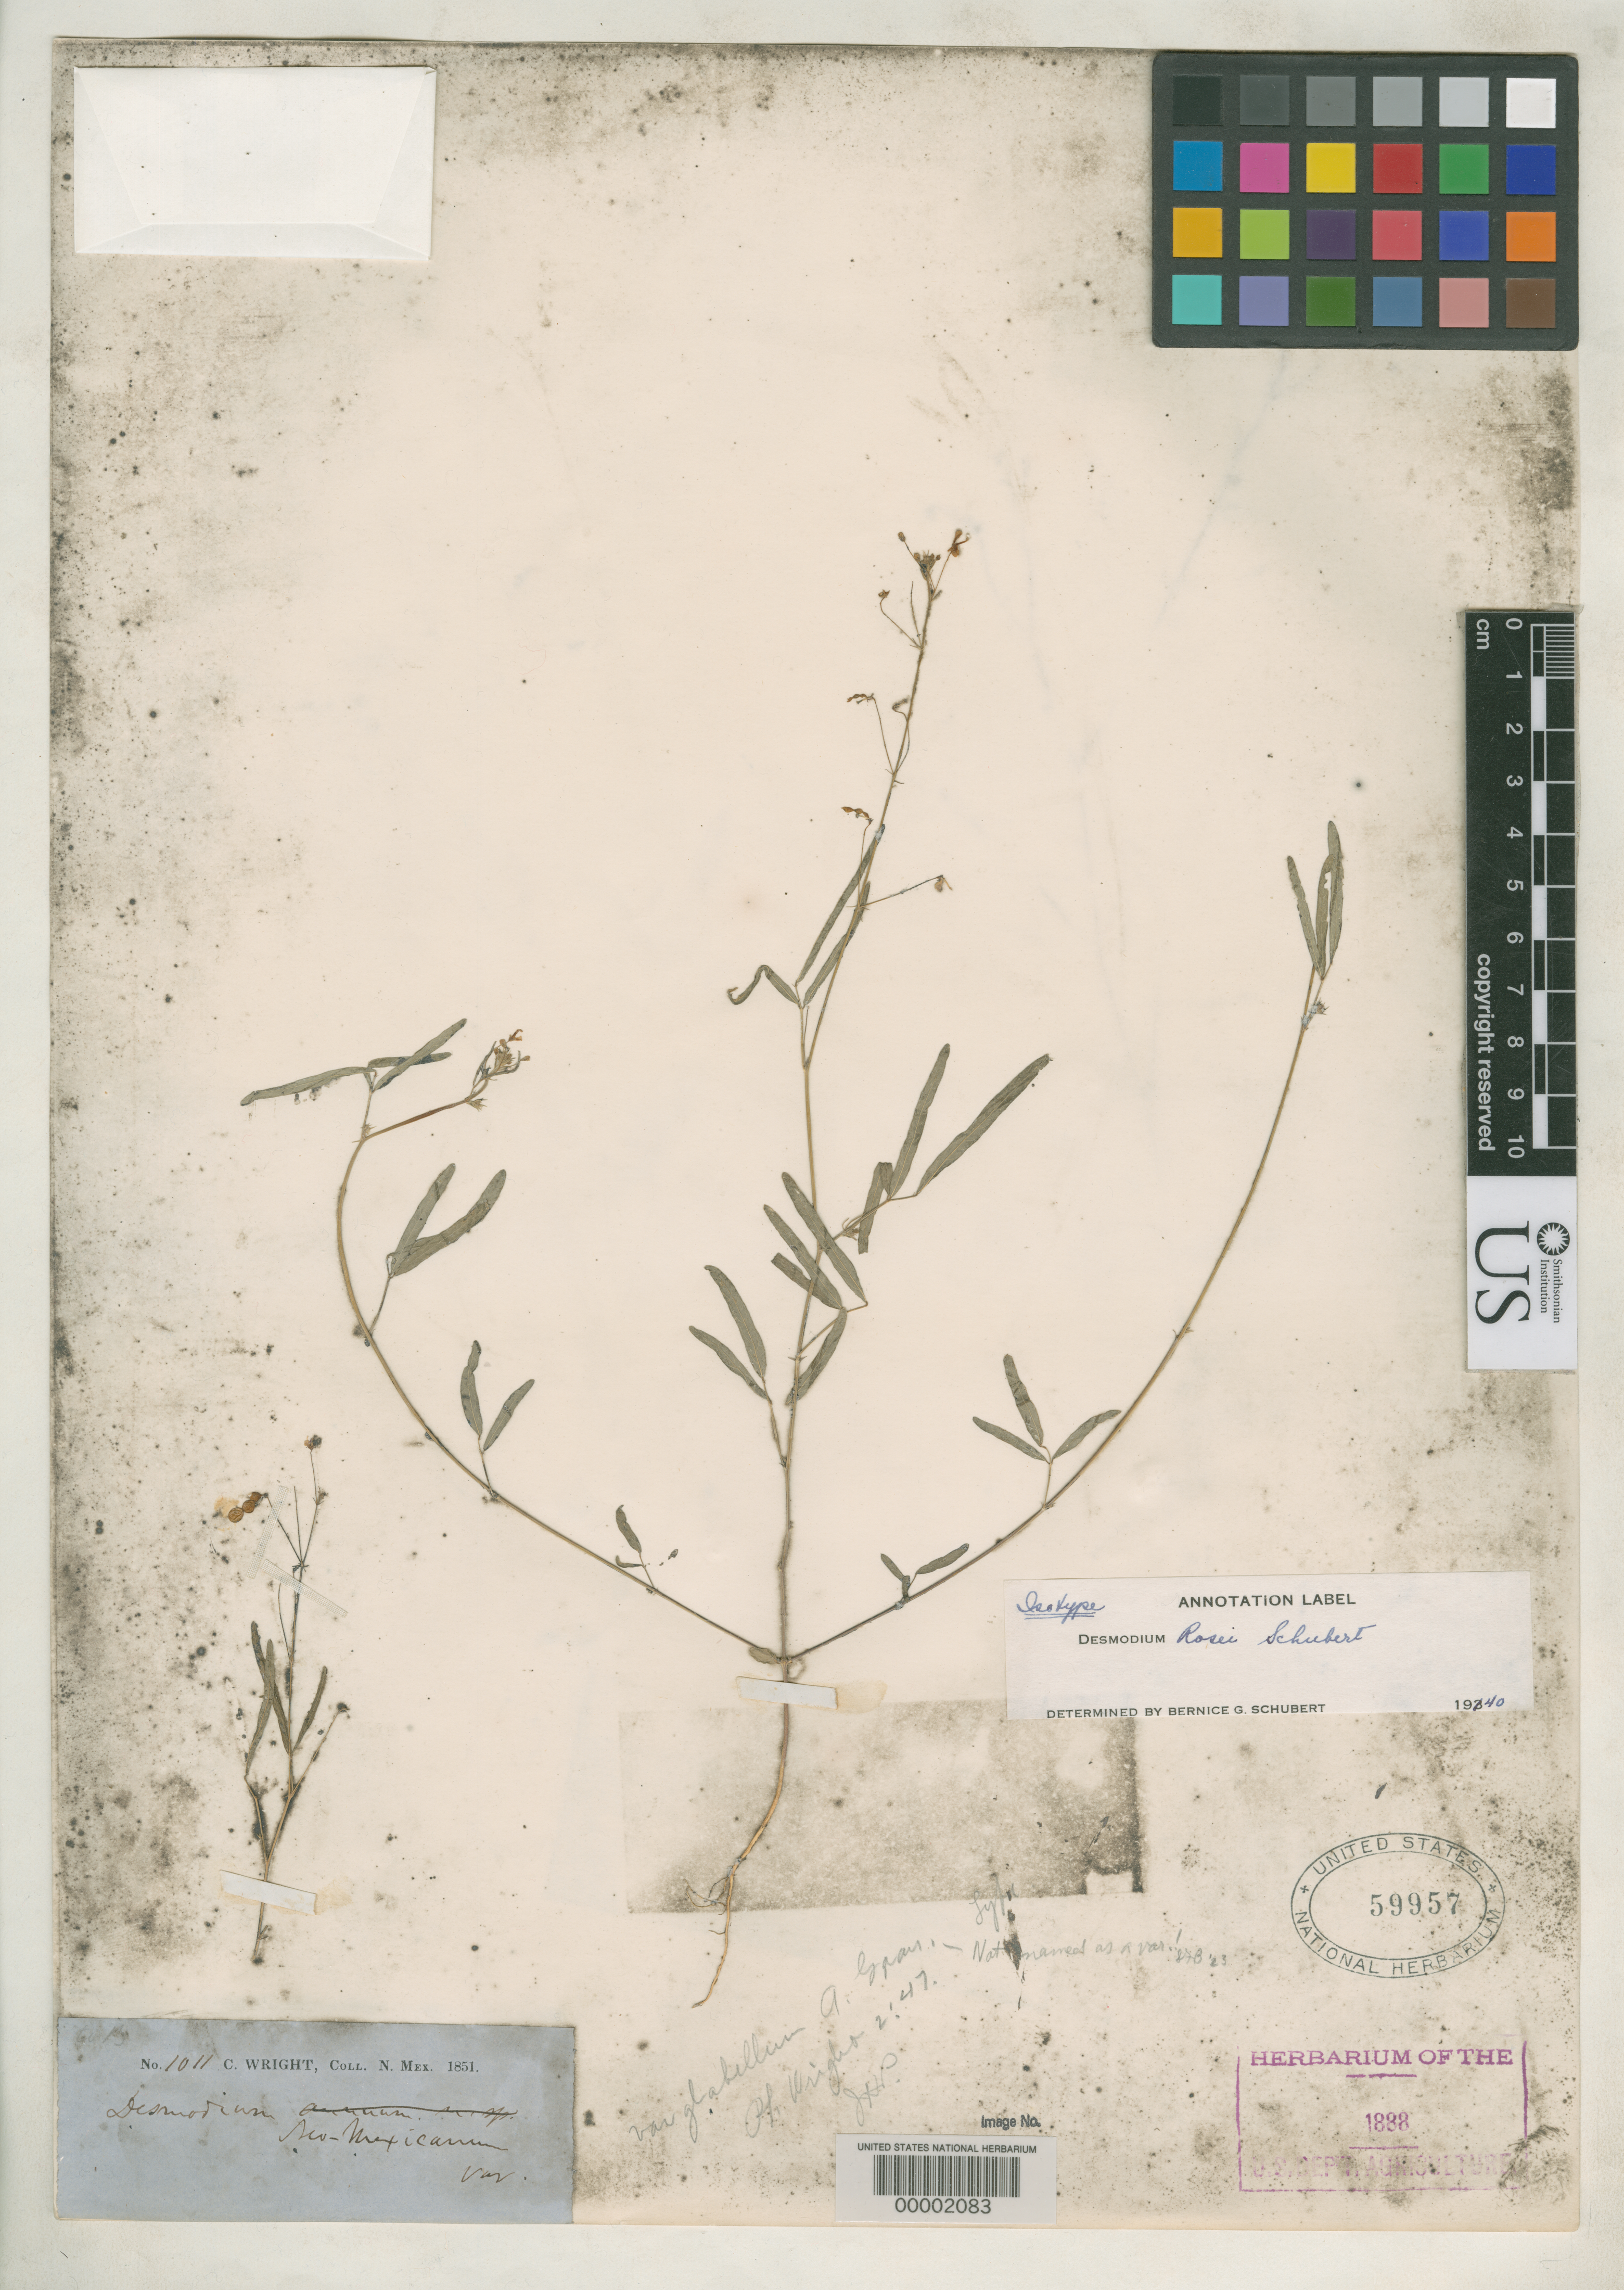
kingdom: Plantae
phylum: Tracheophyta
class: Magnoliopsida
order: Fabales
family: Fabaceae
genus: Desmodium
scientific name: Desmodium rosei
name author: B.G. Schub.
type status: Isotype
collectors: C. Wright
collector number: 1011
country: United States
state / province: New Mexico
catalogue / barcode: US 59957